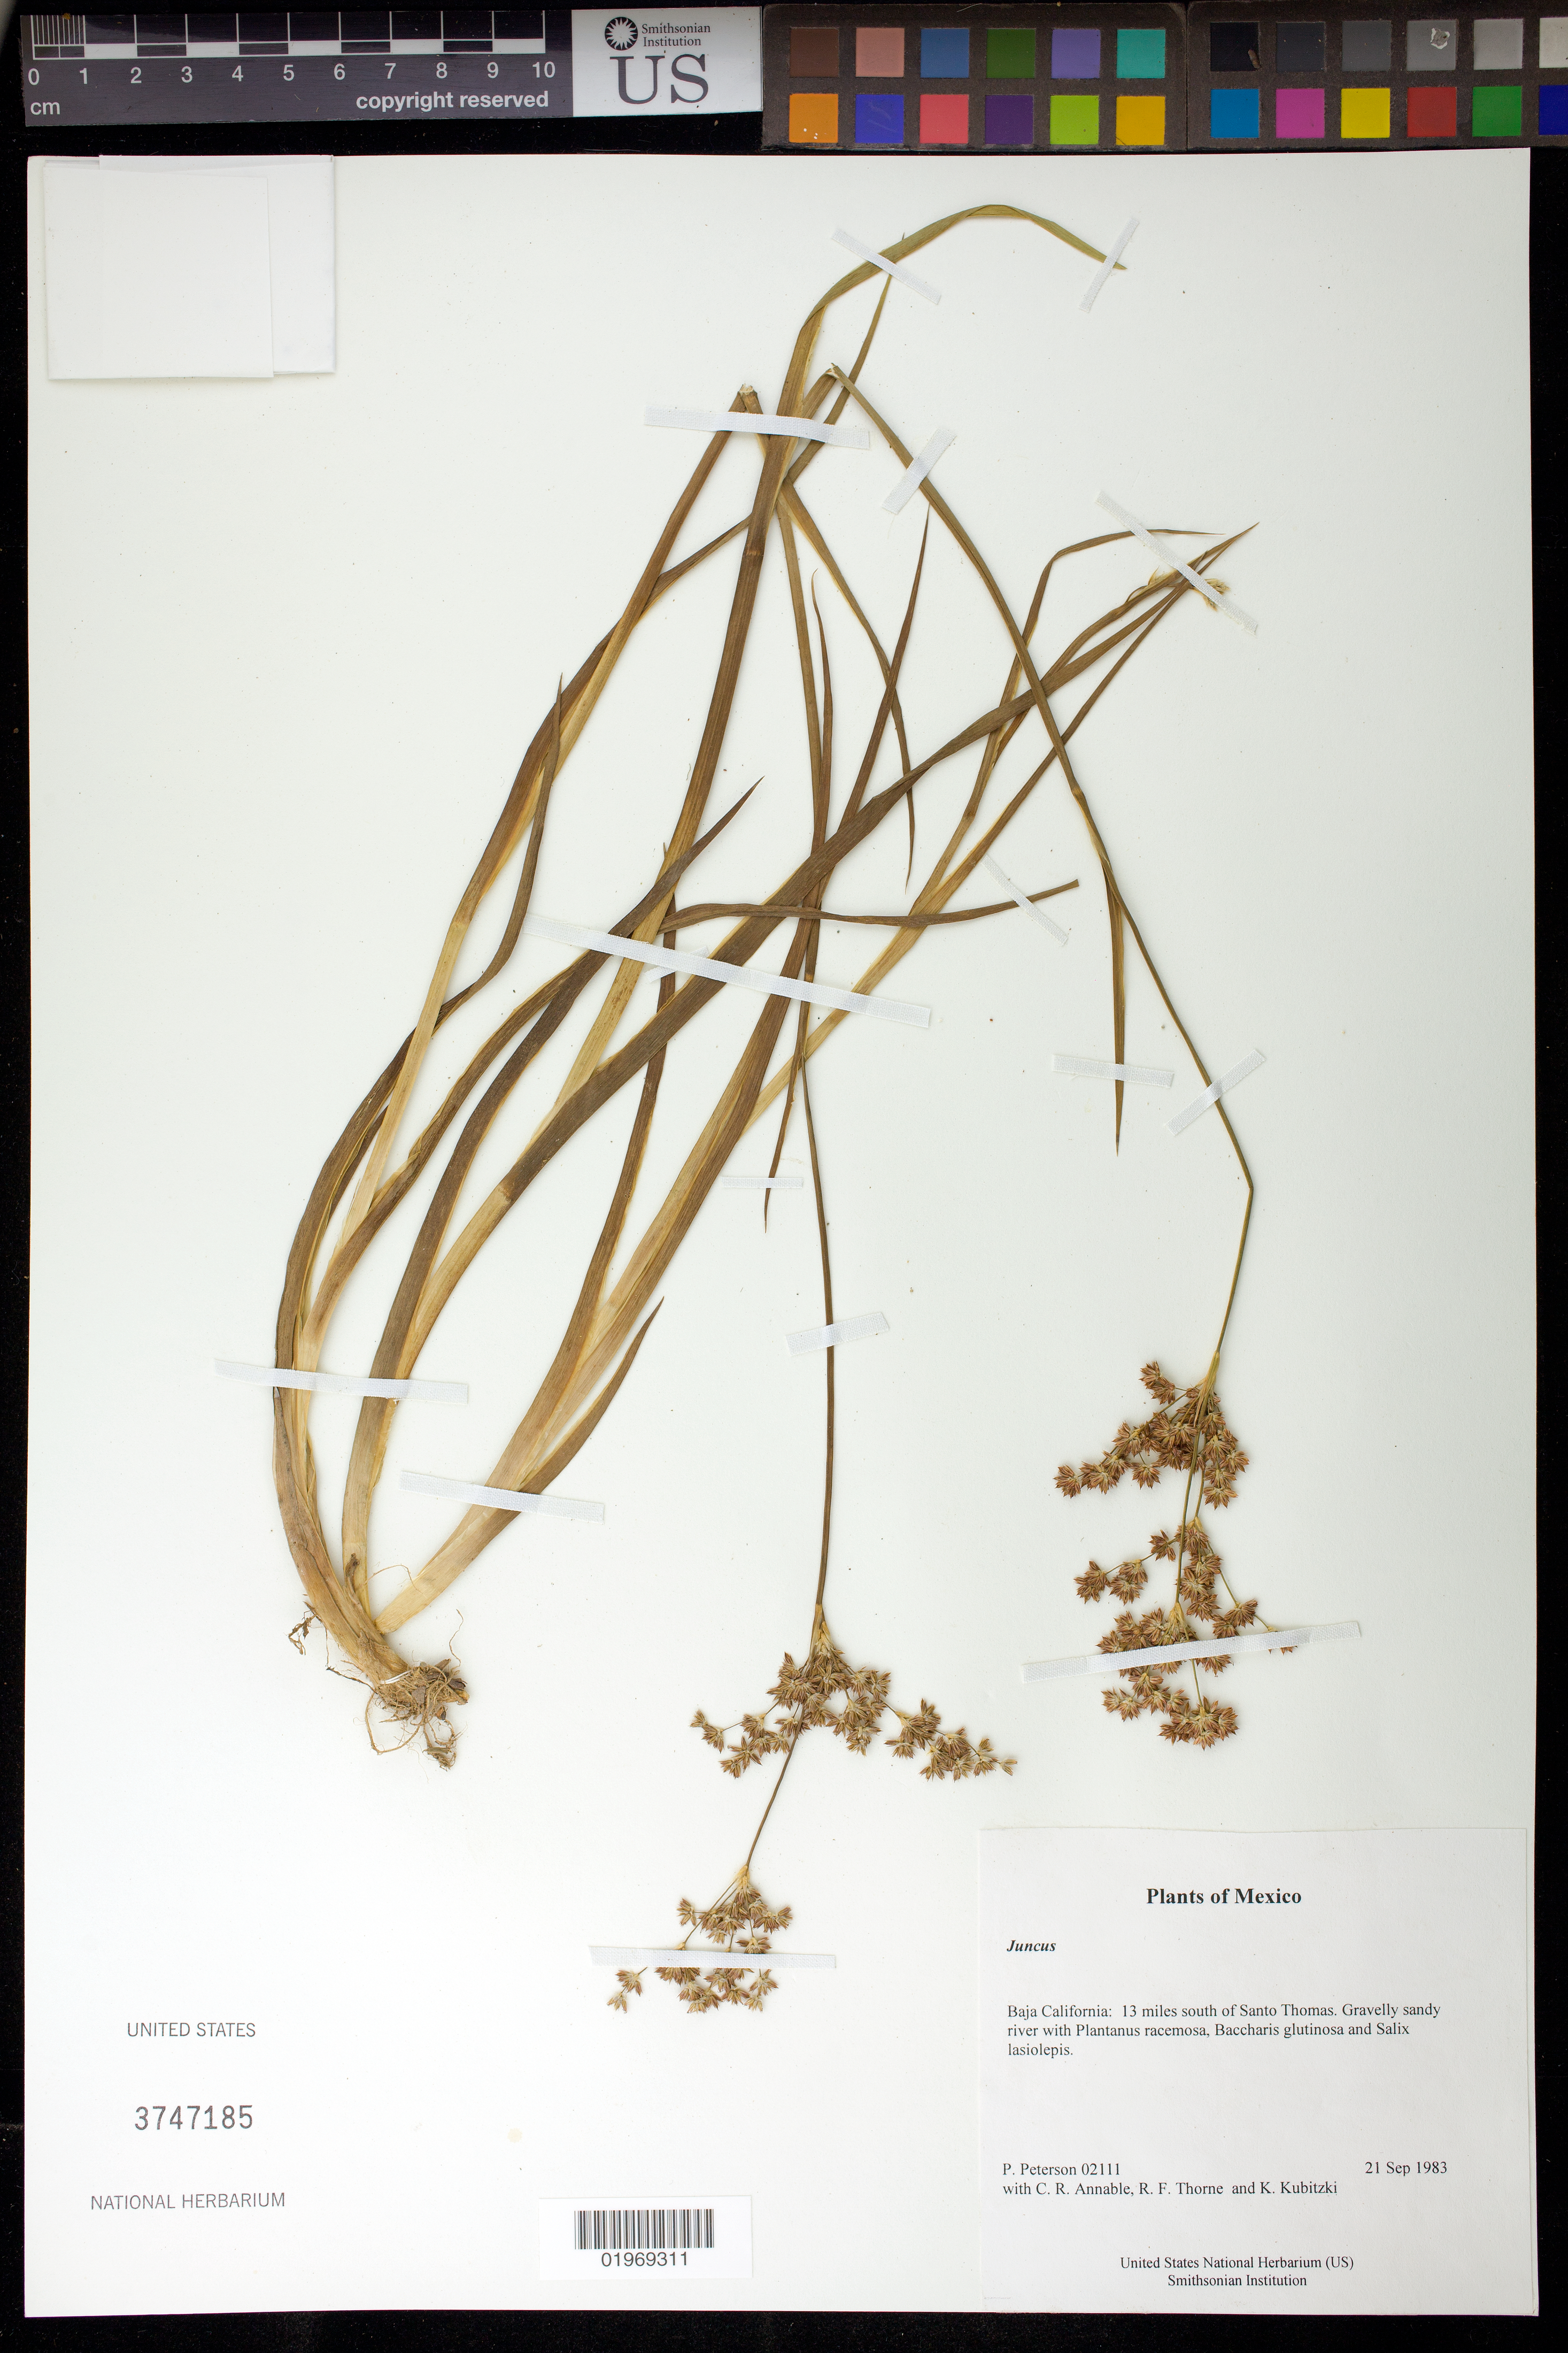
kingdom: Plantae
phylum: Tracheophyta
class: Liliopsida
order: Poales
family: Juncaceae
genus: Juncus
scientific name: Juncus sp.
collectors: P. M. Peterson, C. R. Annable, R. F. Thorne & K. Kubitzki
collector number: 02111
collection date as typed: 21 Sep 1983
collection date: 1983-09-21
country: Mexico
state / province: Baja California Norte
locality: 13 miles south of Santo Thomas.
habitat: Gravelly sandy river with Plantanus racemosa, Baccharis glutinosa and Salix lasiolepis.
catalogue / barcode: US 3747185